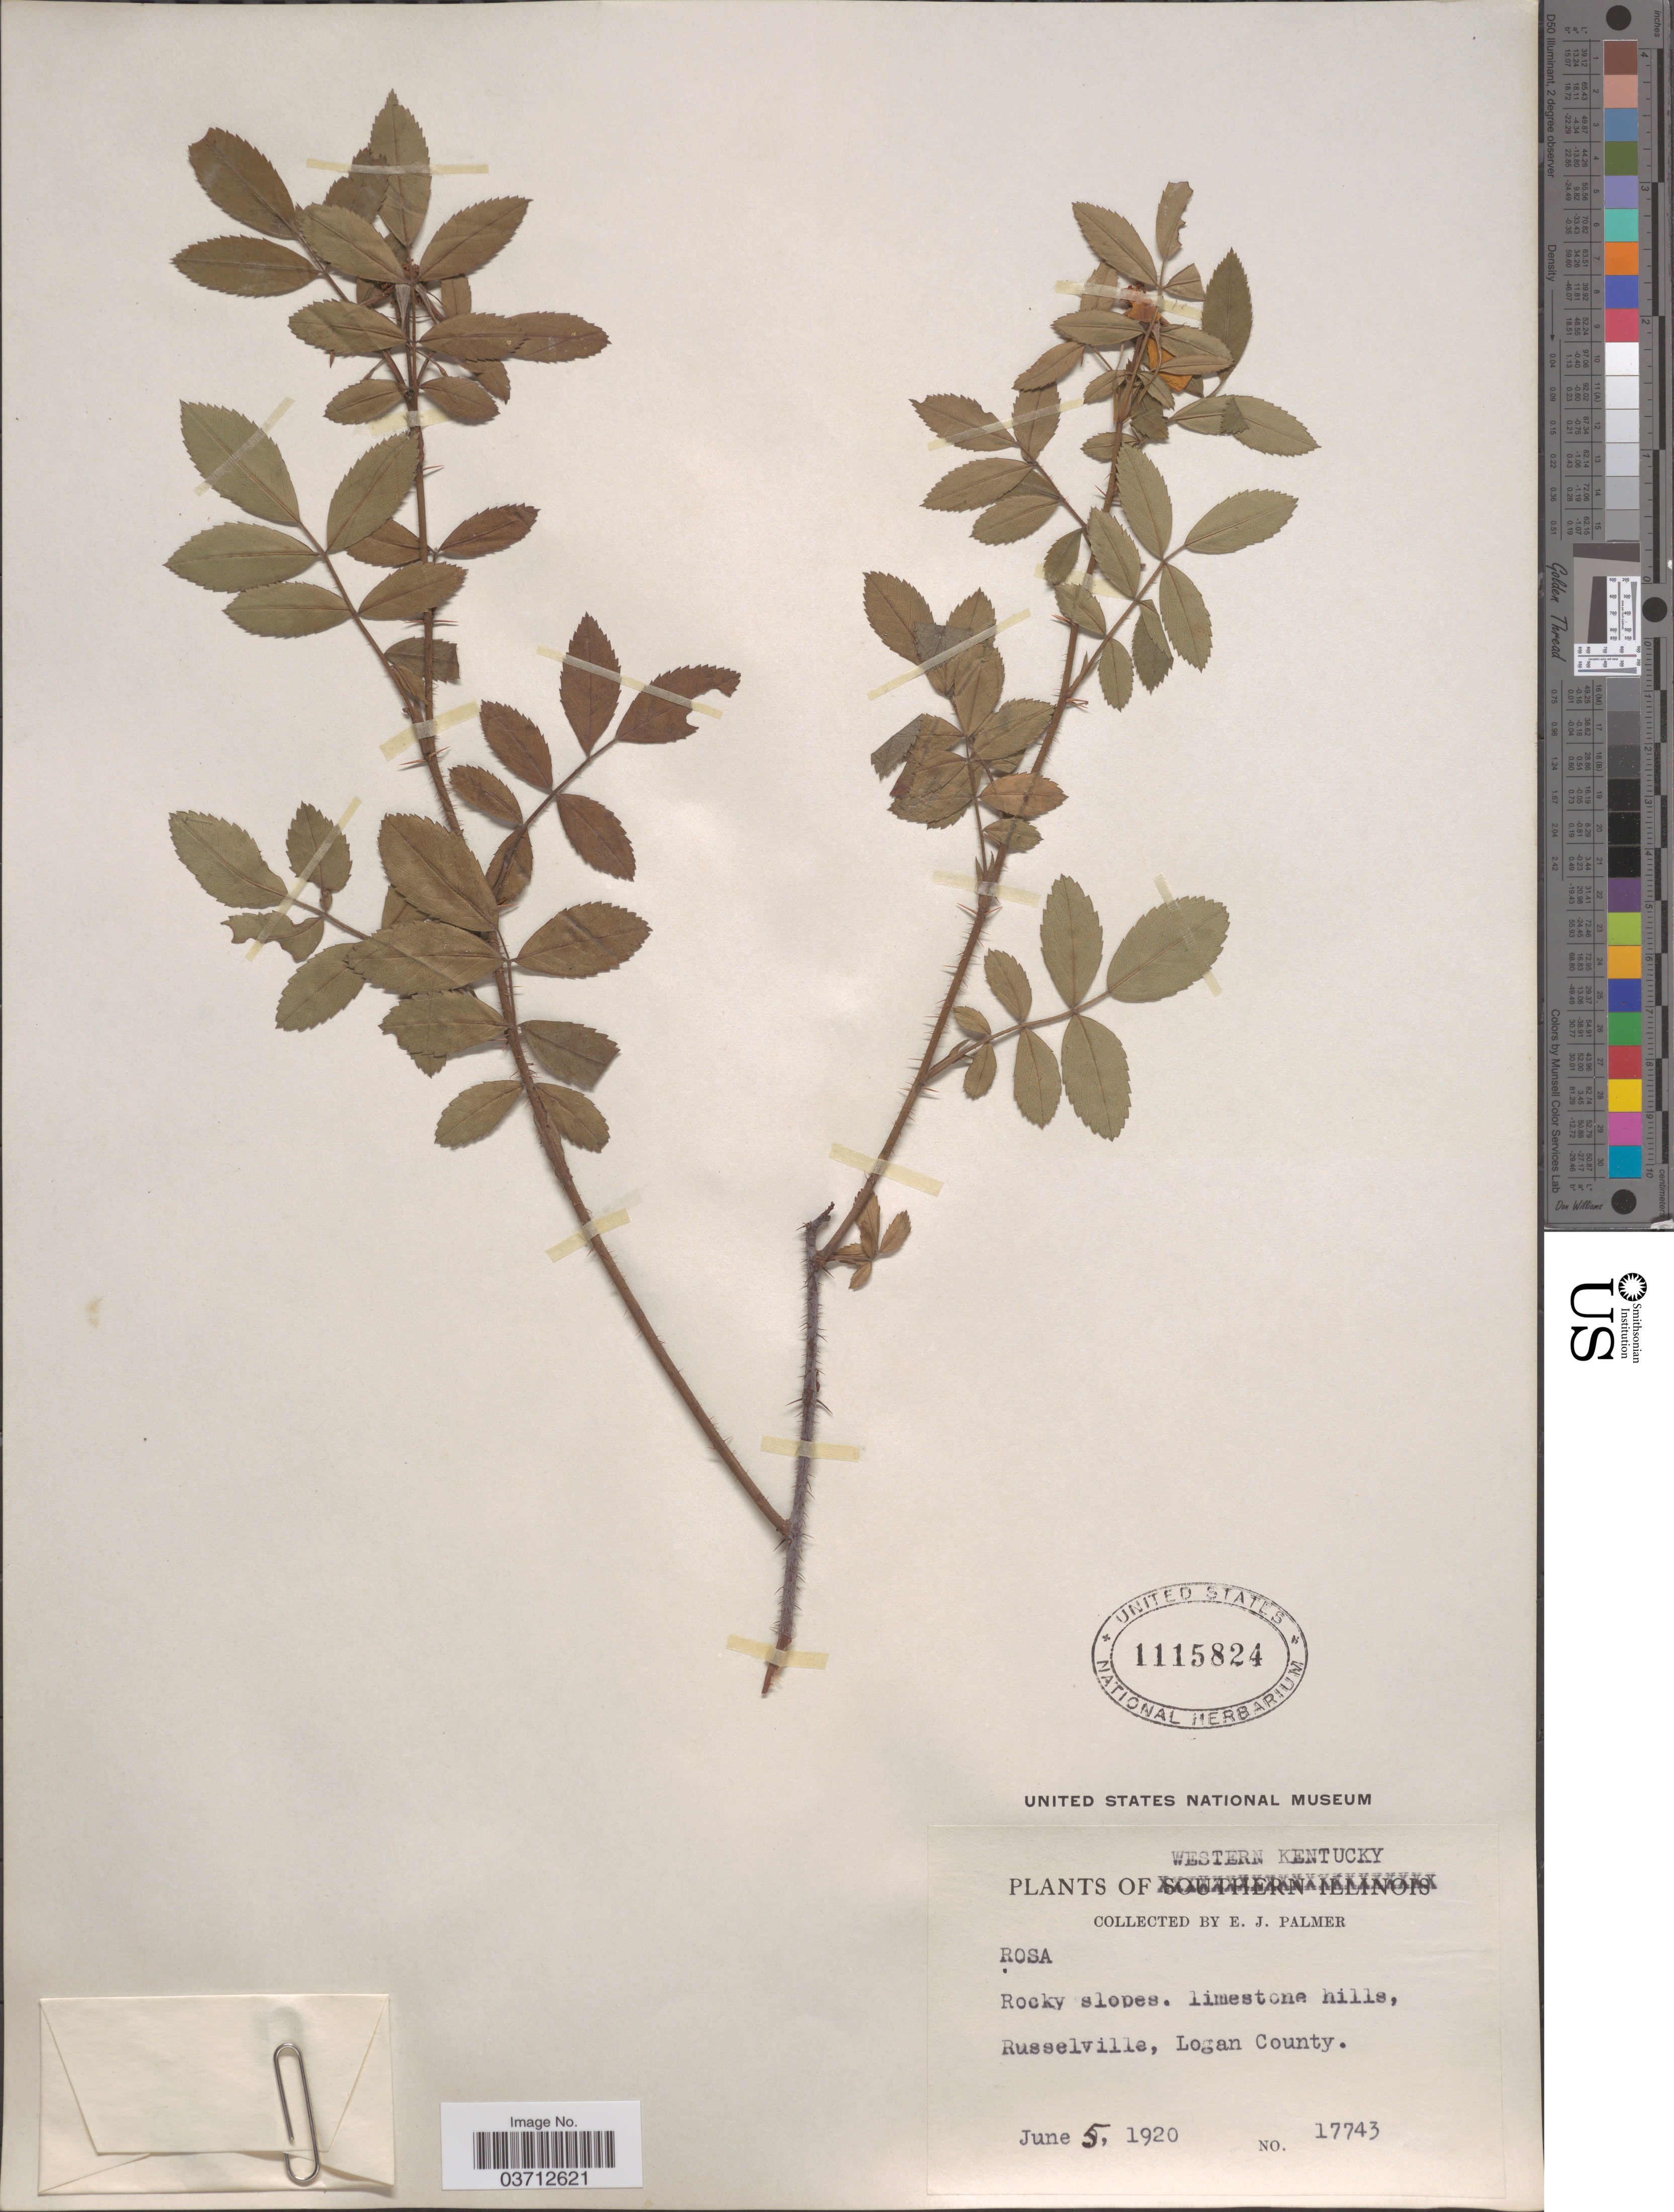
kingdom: Plantae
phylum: Tracheophyta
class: Magnoliopsida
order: Rosales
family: Rosaceae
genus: Rosa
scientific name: Rosa sp.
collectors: E. J. Palmer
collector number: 17743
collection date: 1920-06-05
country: United States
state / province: Kentucky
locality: Western Kentucky. Russelville, Logan County.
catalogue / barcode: US 1115824